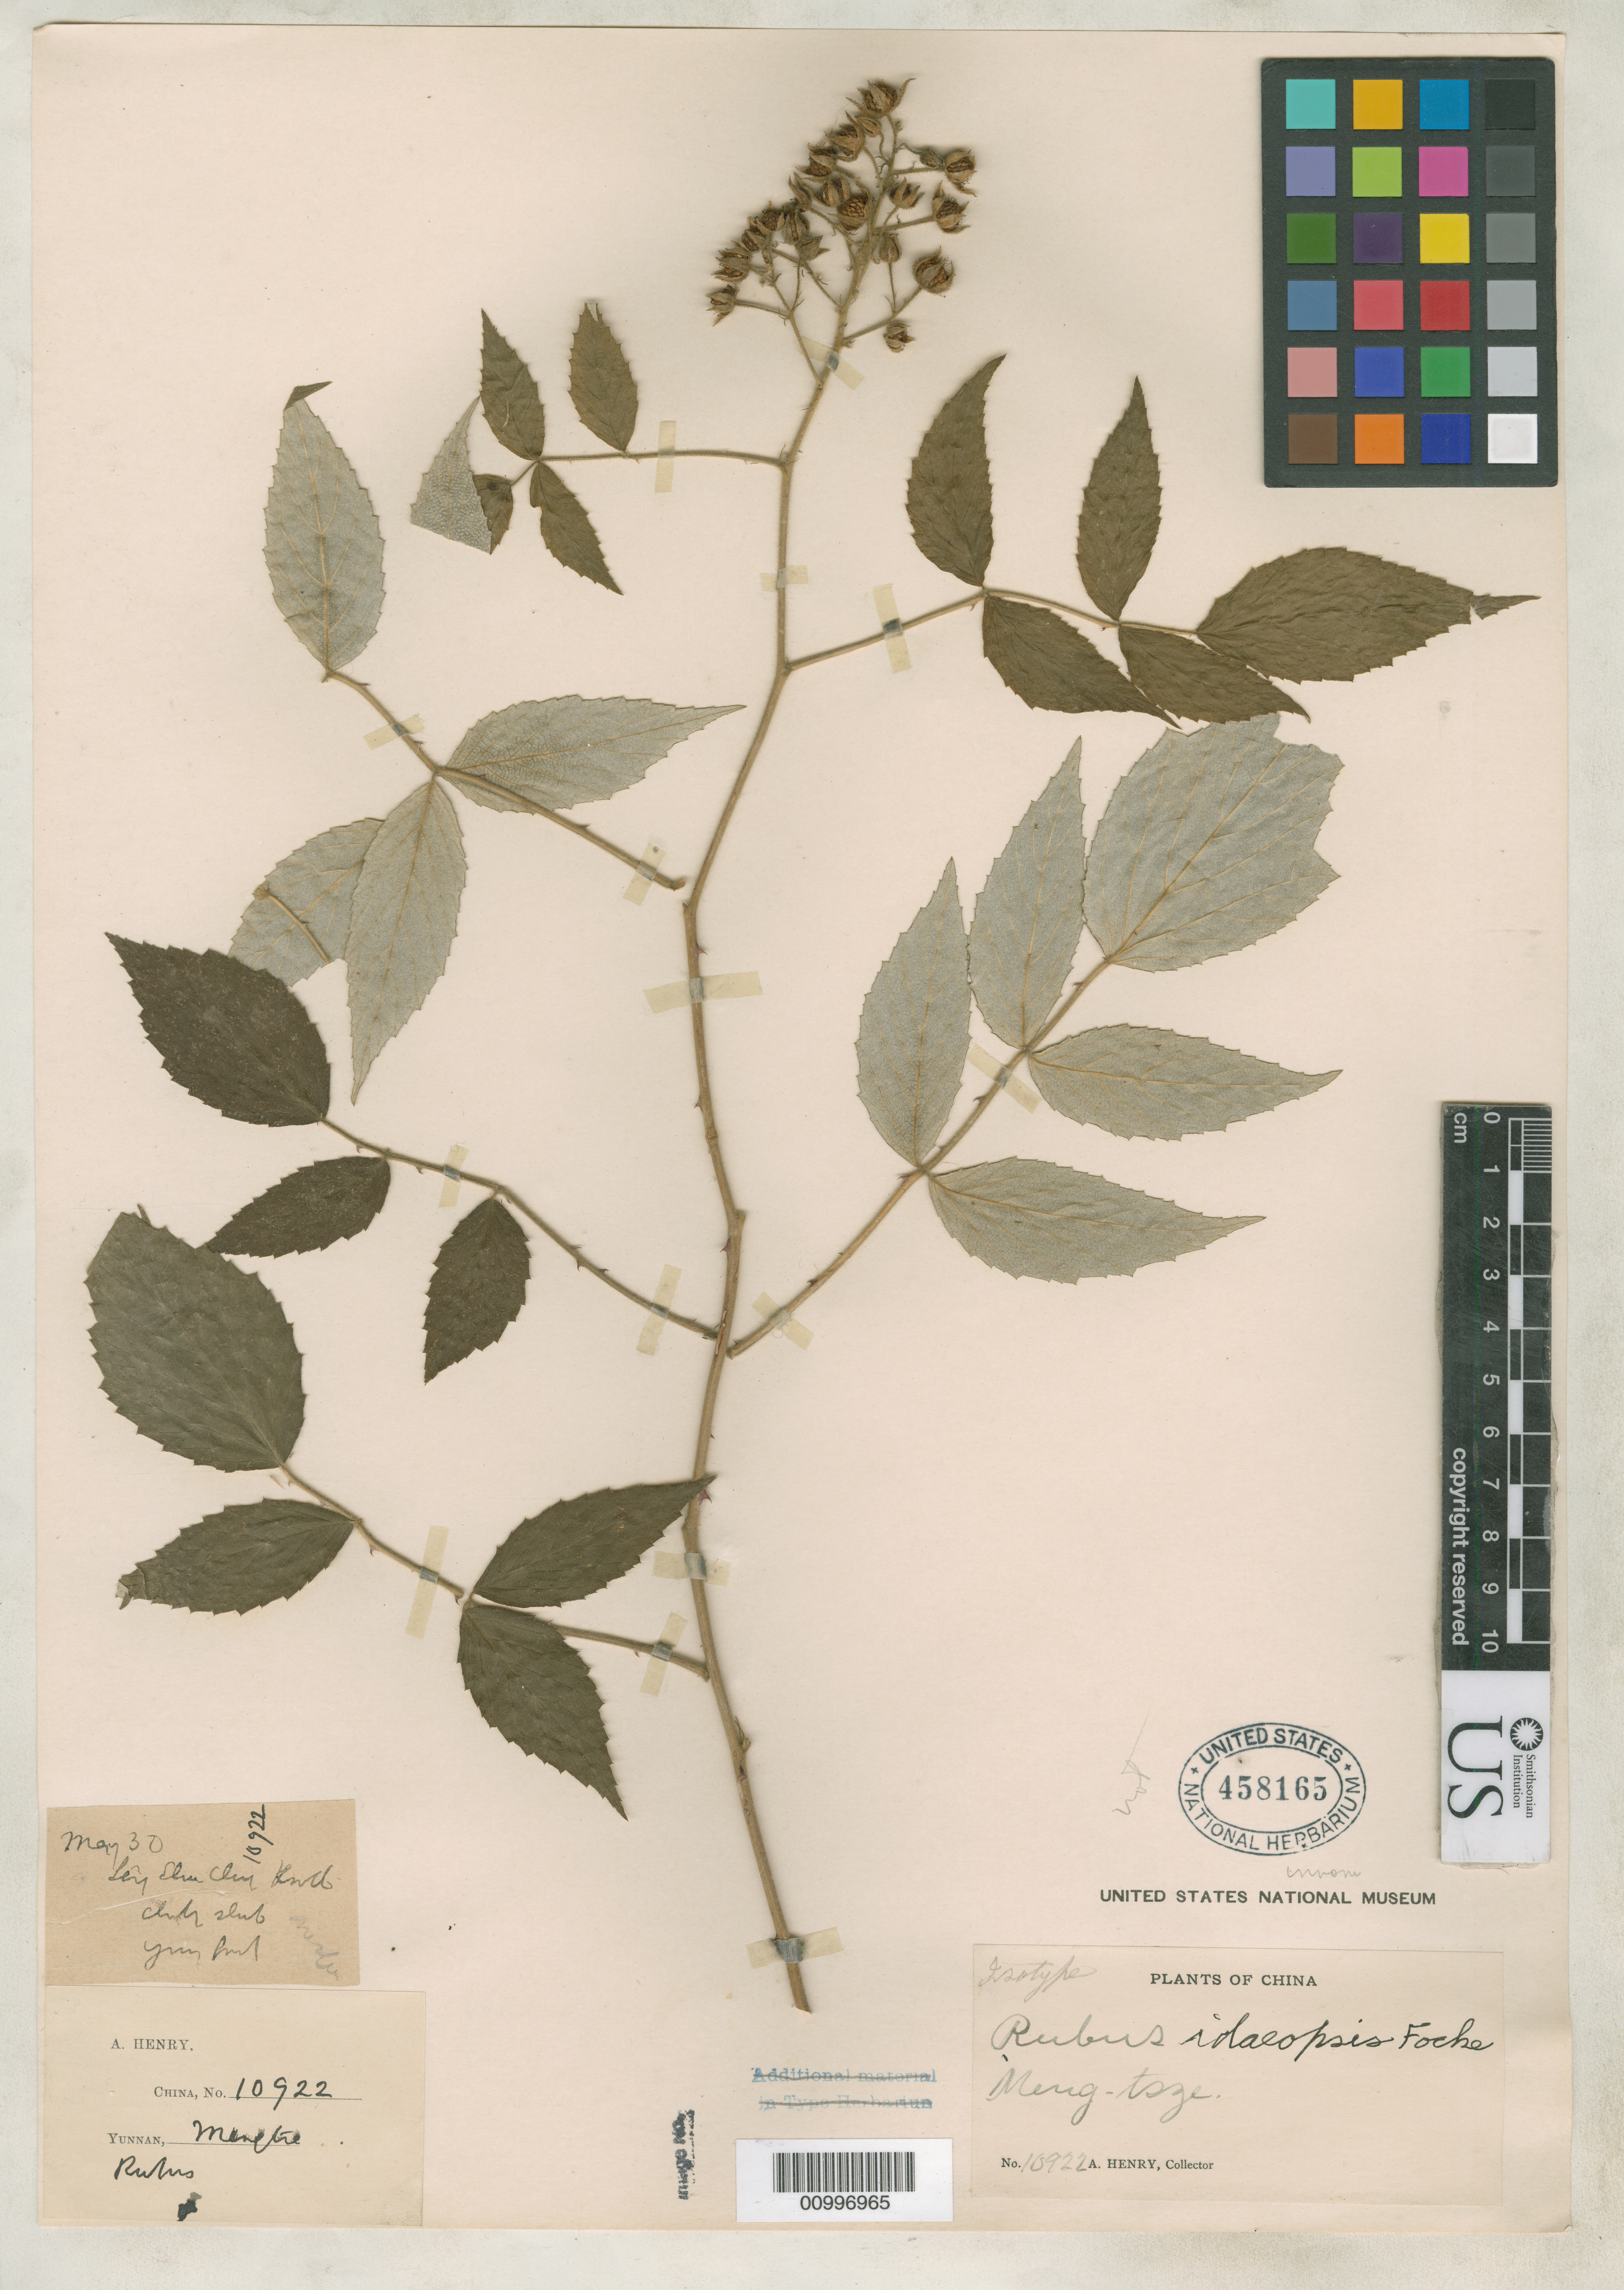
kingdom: Plantae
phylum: Tracheophyta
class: Magnoliopsida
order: Rosales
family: Rosaceae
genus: Rubus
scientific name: Rubus idaeopsis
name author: Focke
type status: Syntype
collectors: A. Henry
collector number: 10922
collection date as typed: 30 May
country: China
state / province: Yunnan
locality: Meng-tsze.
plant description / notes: US sheets are apparently syntypes (note different collection dates); protologue does not cite collection date, but describes both flowers and fruits.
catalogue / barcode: US 458165